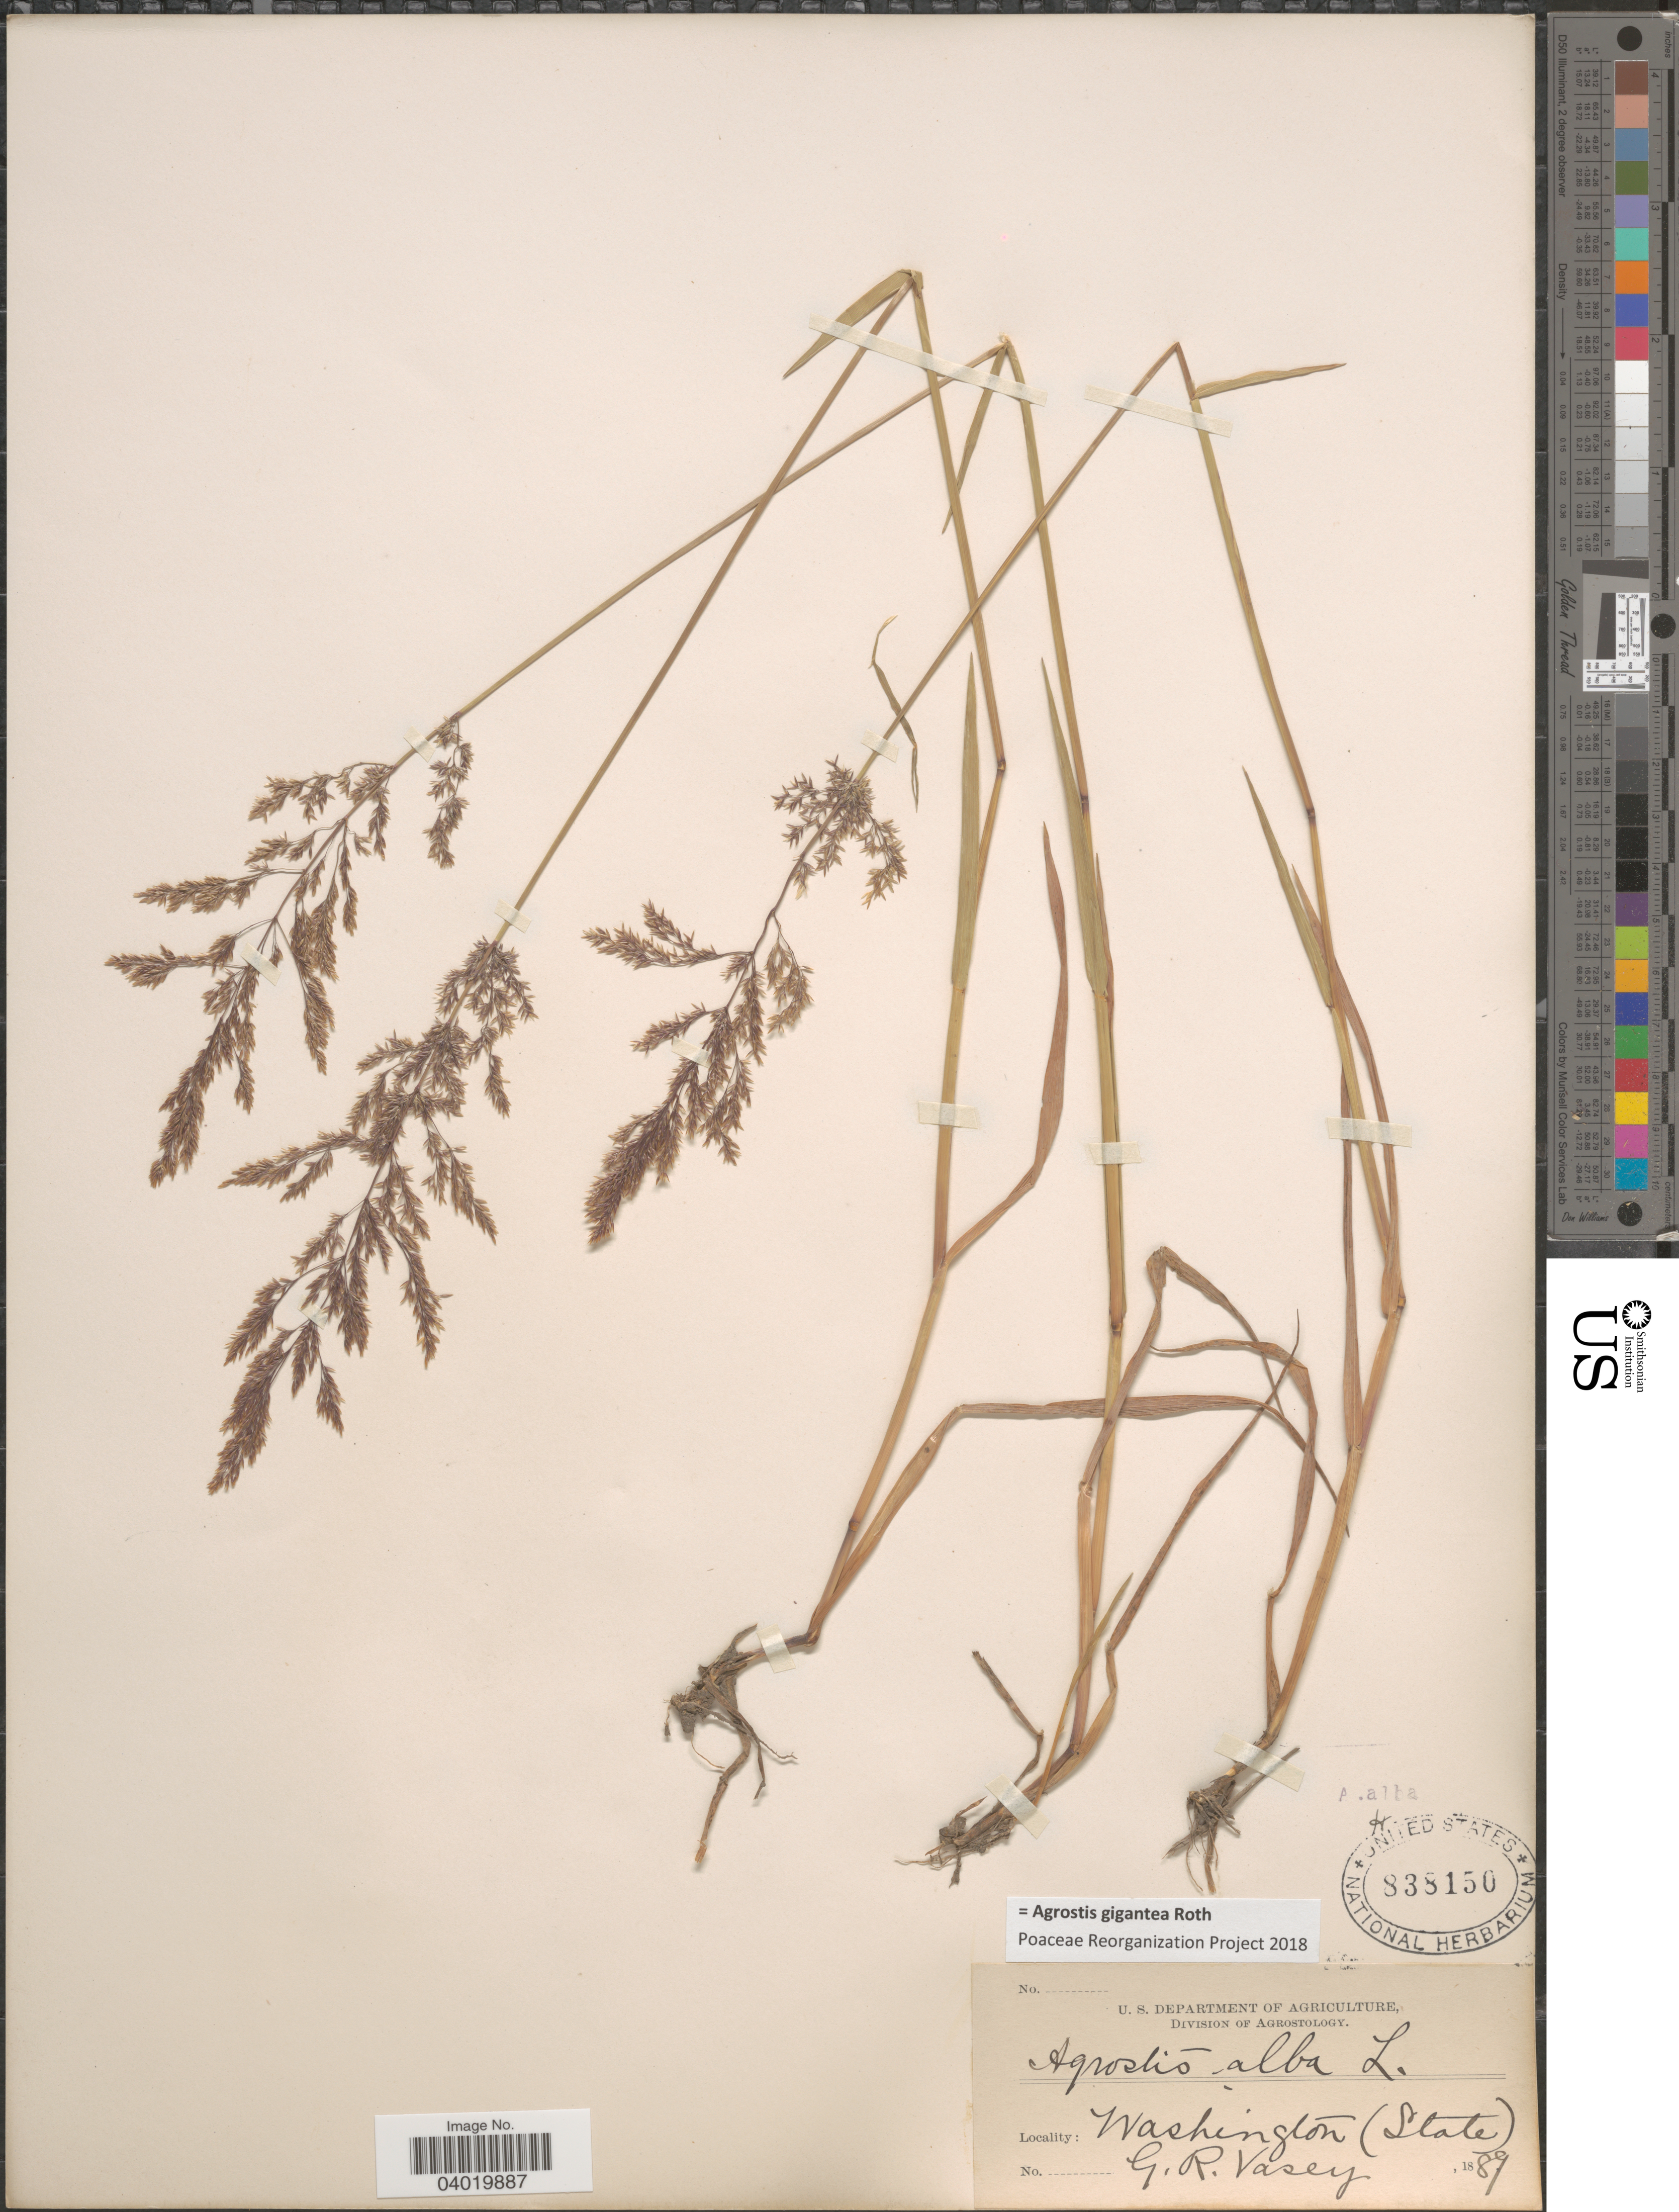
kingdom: Plantae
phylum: Tracheophyta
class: Liliopsida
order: Poales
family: Poaceae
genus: Agrostis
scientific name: Agrostis gigantea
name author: Roth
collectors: G. R. Vasey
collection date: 1889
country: United States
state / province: Washington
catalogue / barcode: US 838150